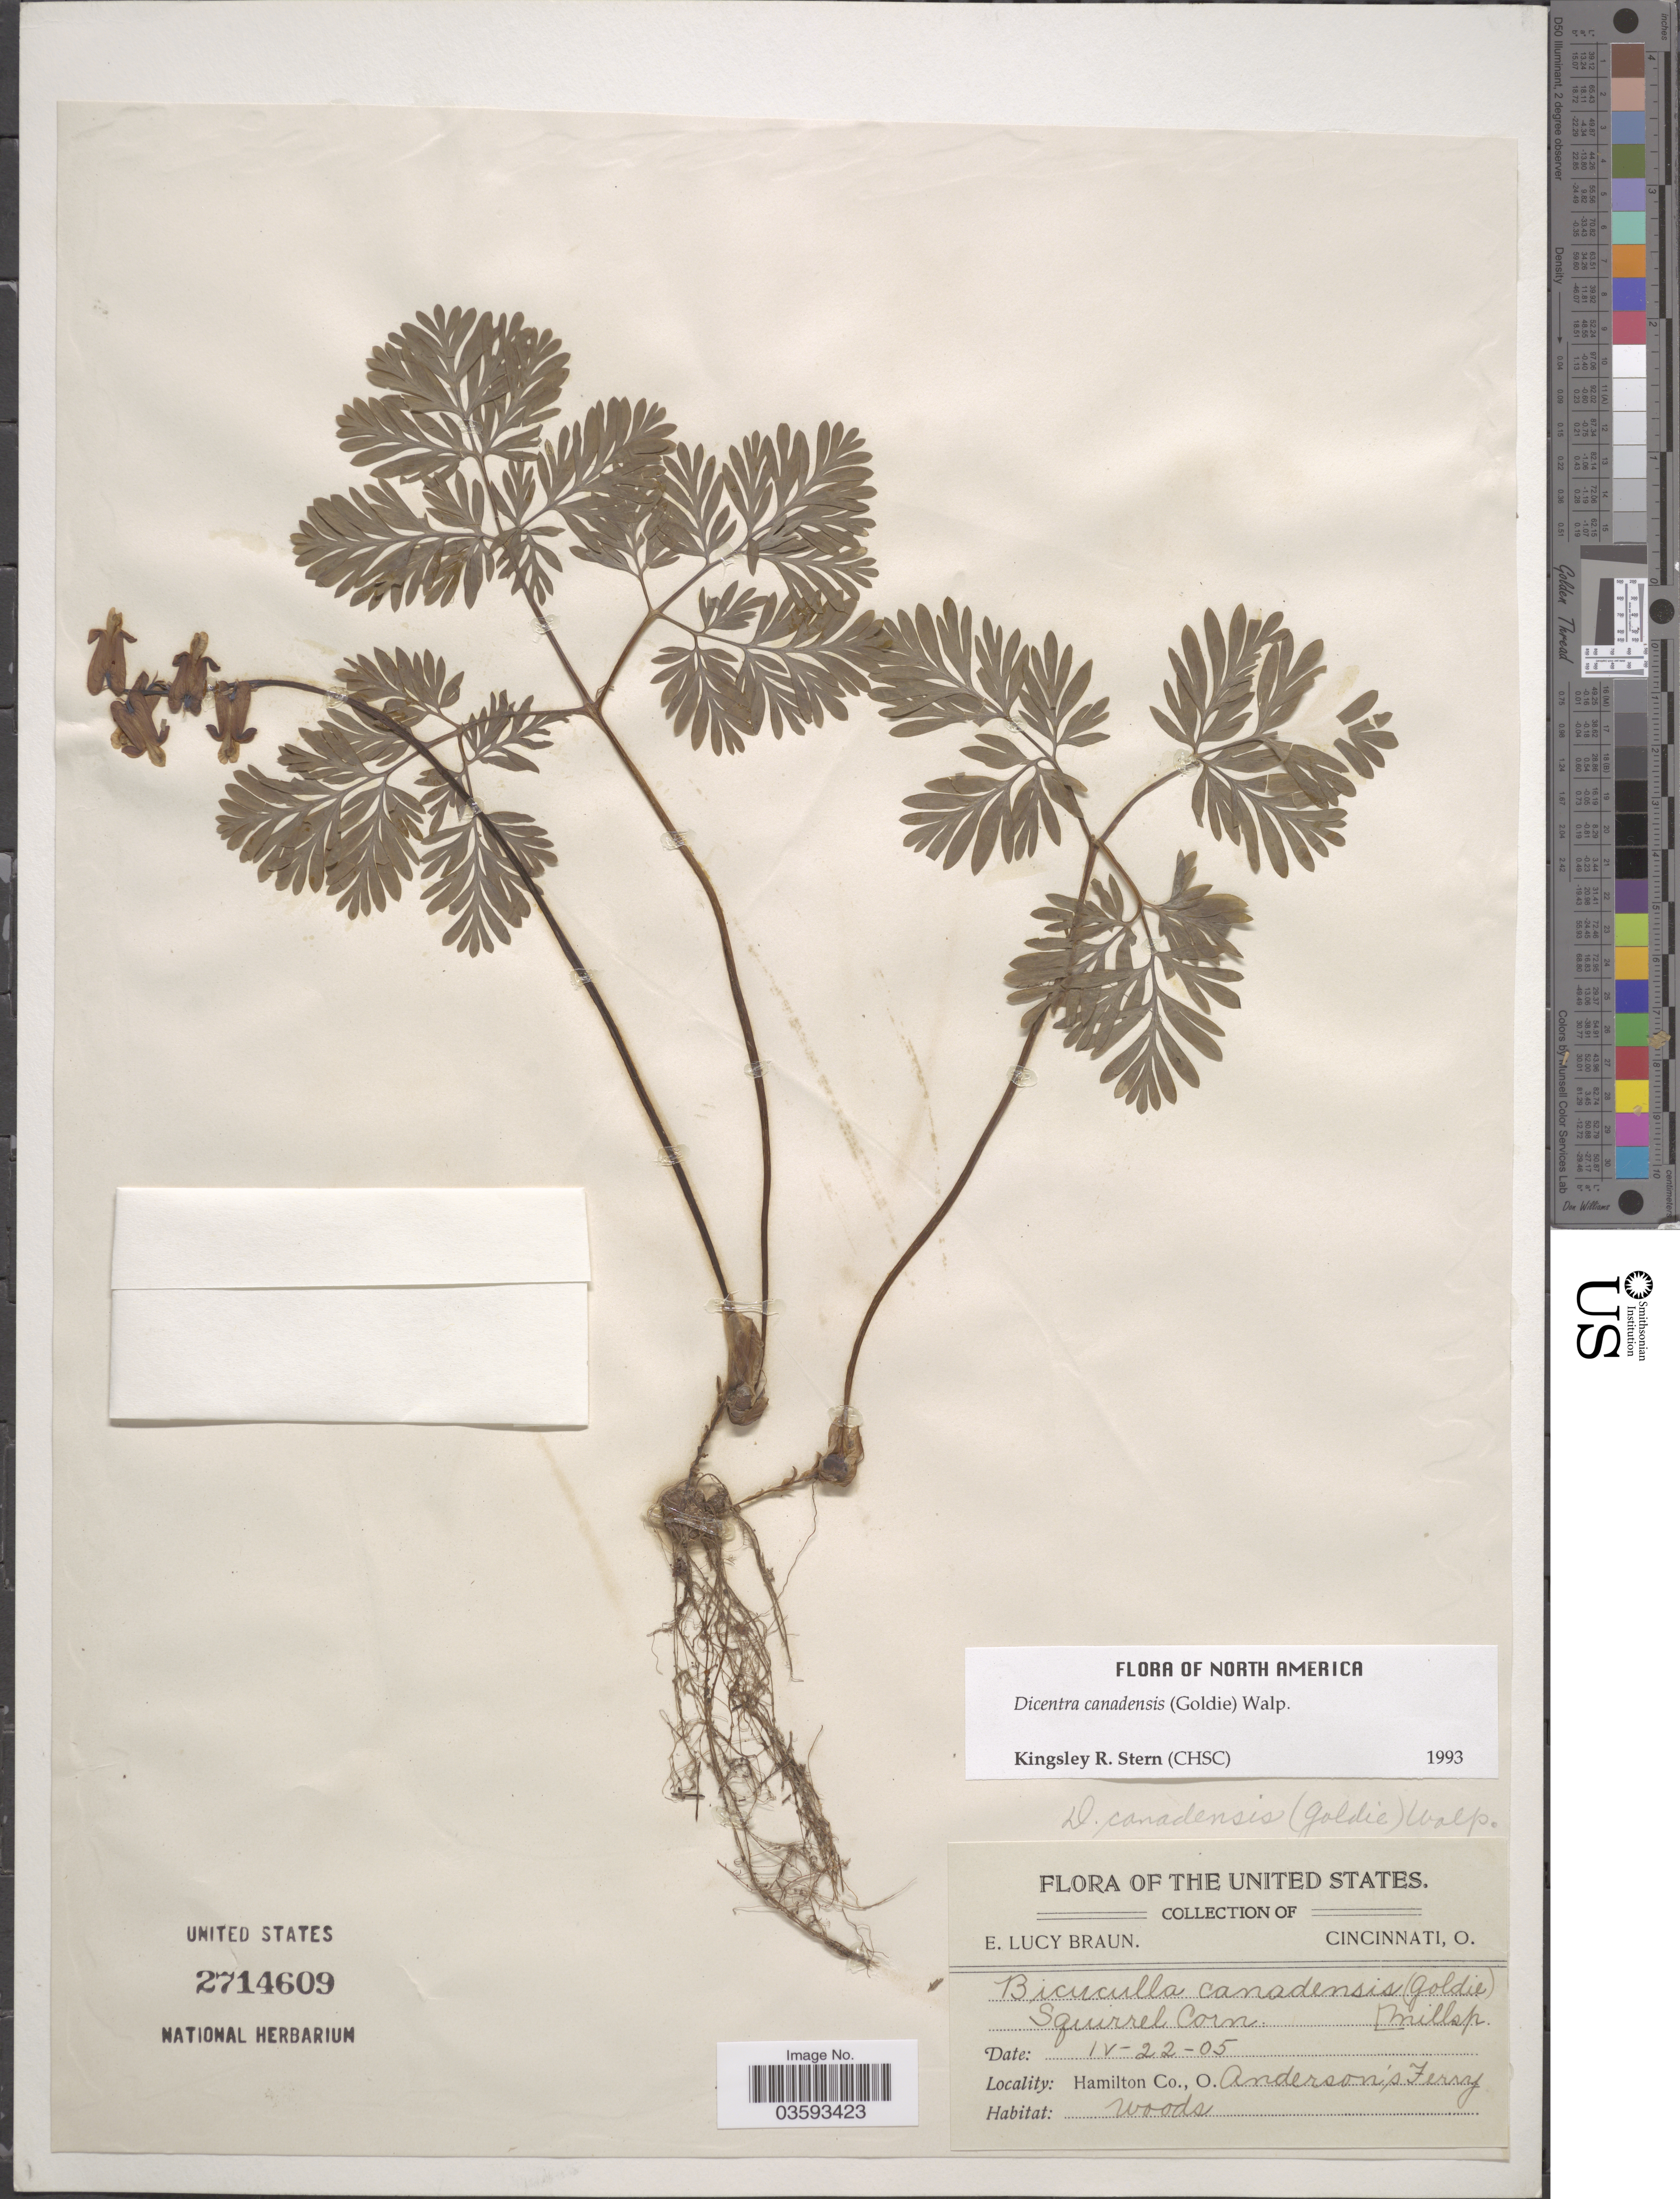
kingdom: Plantae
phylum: Tracheophyta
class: Magnoliopsida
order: Ranunculales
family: Papaveraceae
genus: Dicentra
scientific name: Dicentra canadensis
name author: (Goldie) Walp.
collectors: E. L. Braun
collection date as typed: Transcribed d/m/y: 22/4/5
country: United States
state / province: Ohio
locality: Hamilton Co., Anderson's Ferry.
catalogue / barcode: US 2714609